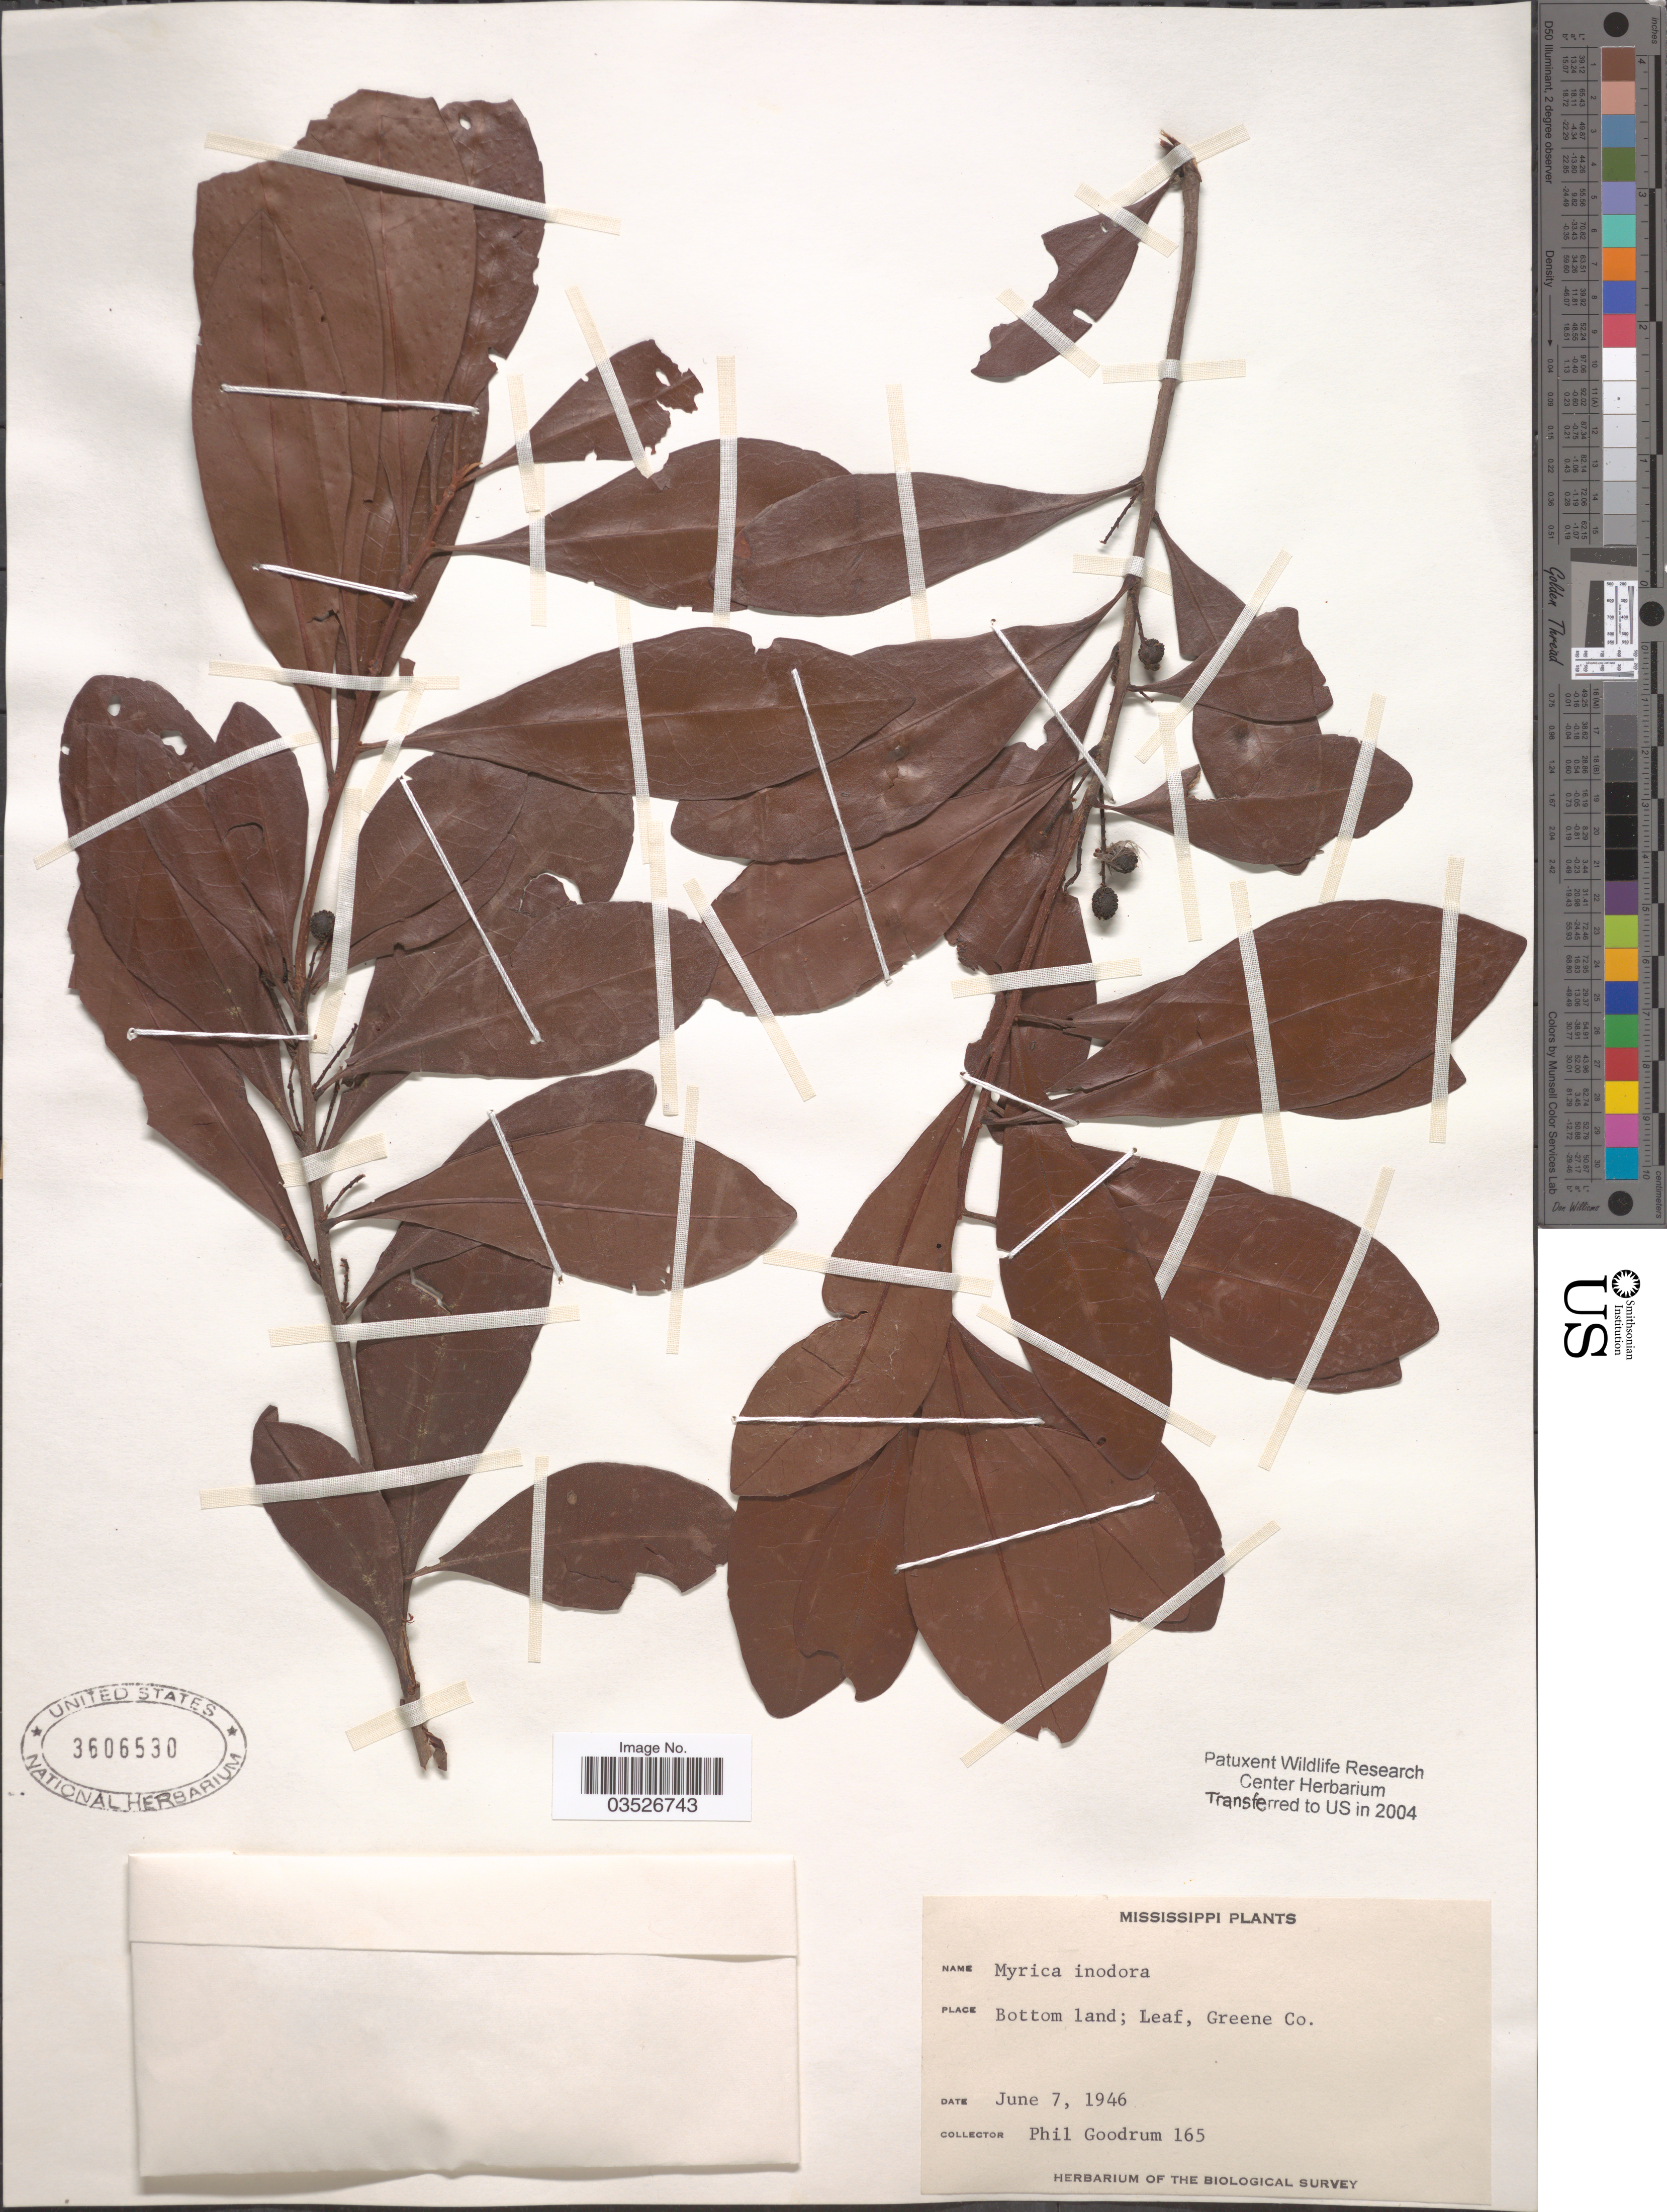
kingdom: Plantae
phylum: Tracheophyta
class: Magnoliopsida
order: Fagales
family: Myricaceae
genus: Morella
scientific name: Morella inodora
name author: (W. Bartram) Small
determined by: Strong, M. T., (US), Smithsonian Institution - National Museum of Natural History (UNITED STATES)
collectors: P. Goodrum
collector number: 165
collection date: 1946-06-07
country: United States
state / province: Mississippi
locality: Bottom land; Leaf, Greene Co.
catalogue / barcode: US 3606530